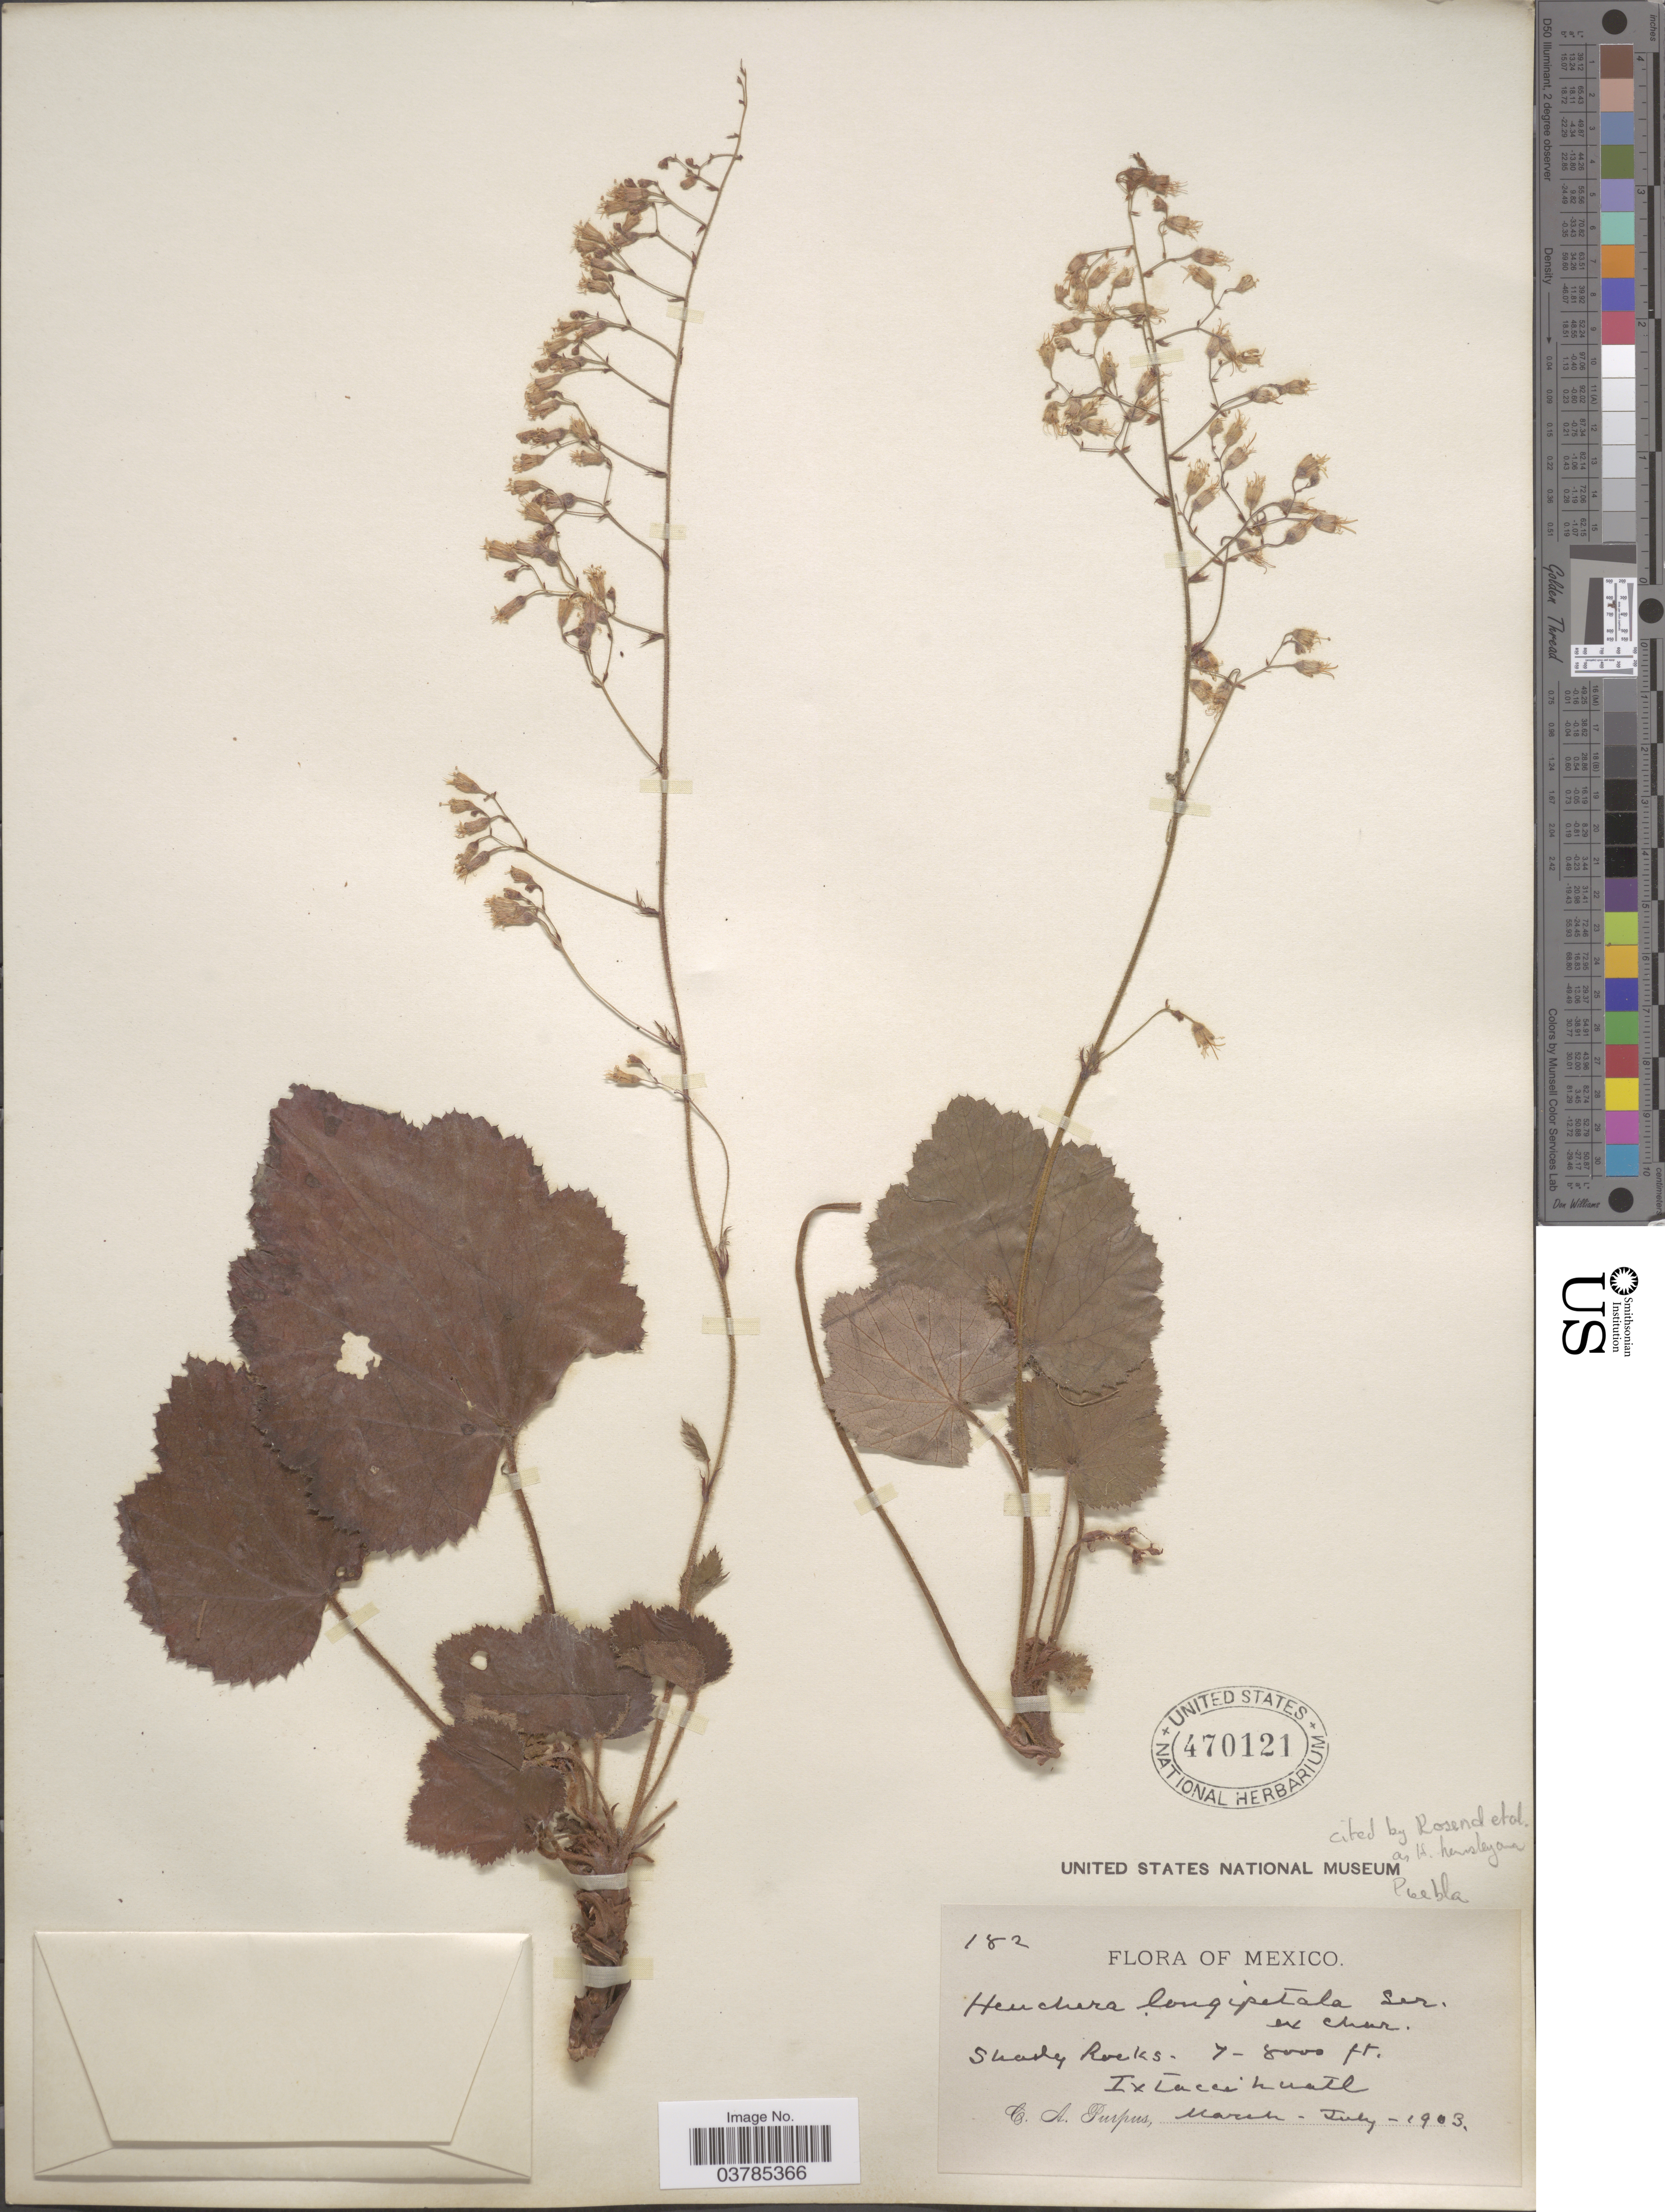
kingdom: Plantae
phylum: Tracheophyta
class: Magnoliopsida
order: Saxifragales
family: Saxifragaceae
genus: Heuchera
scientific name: Heuchera hemsleyana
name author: Rosend. et al.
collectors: C. A. Purpus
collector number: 182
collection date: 1903-03/1903-07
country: Mexico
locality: Ixtaccihuatl.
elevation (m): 2134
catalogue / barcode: US 470121